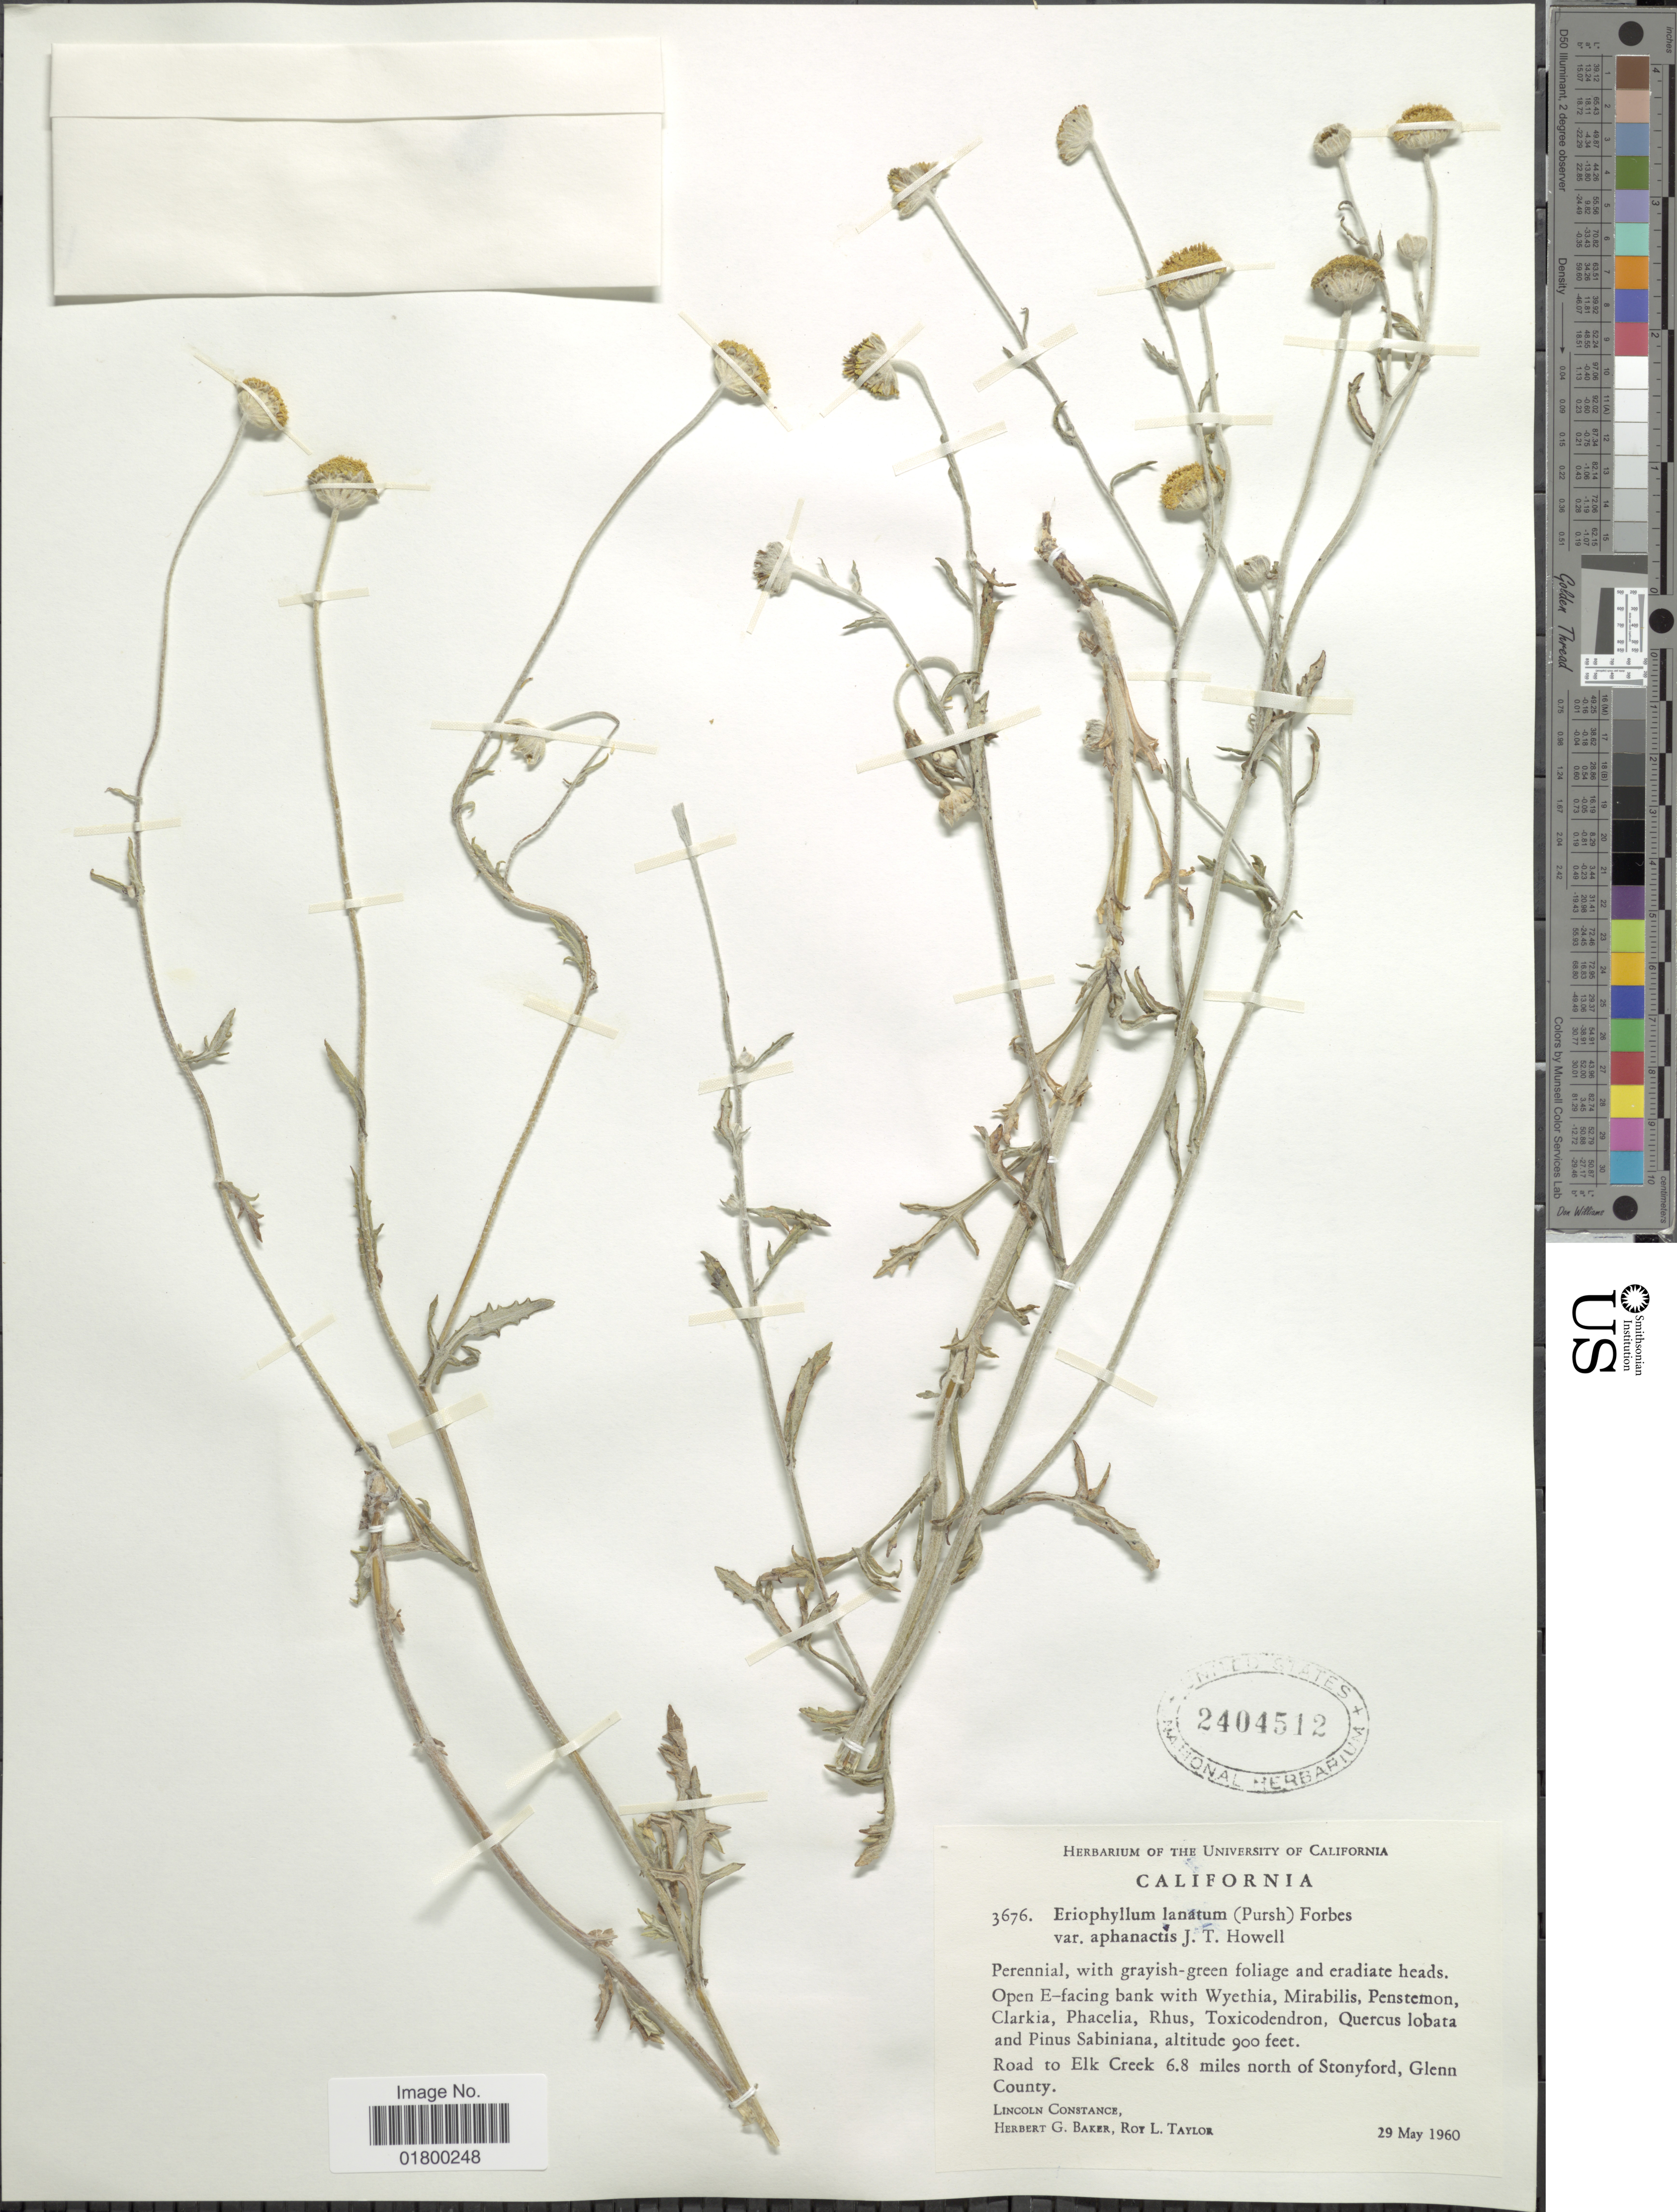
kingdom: Plantae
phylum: Tracheophyta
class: Magnoliopsida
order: Asterales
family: Asteraceae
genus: Eriophyllum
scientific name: Eriophyllum lanatum var. aphanactis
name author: J.T. Howell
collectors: L. Constance, H. G. Baker & R. Taylor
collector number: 3676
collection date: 1960-05-29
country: United States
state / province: California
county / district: Glenn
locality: Road to Elk Creek 6.8 miles north of Stonyford, Glenn County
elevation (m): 274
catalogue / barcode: US 2404512